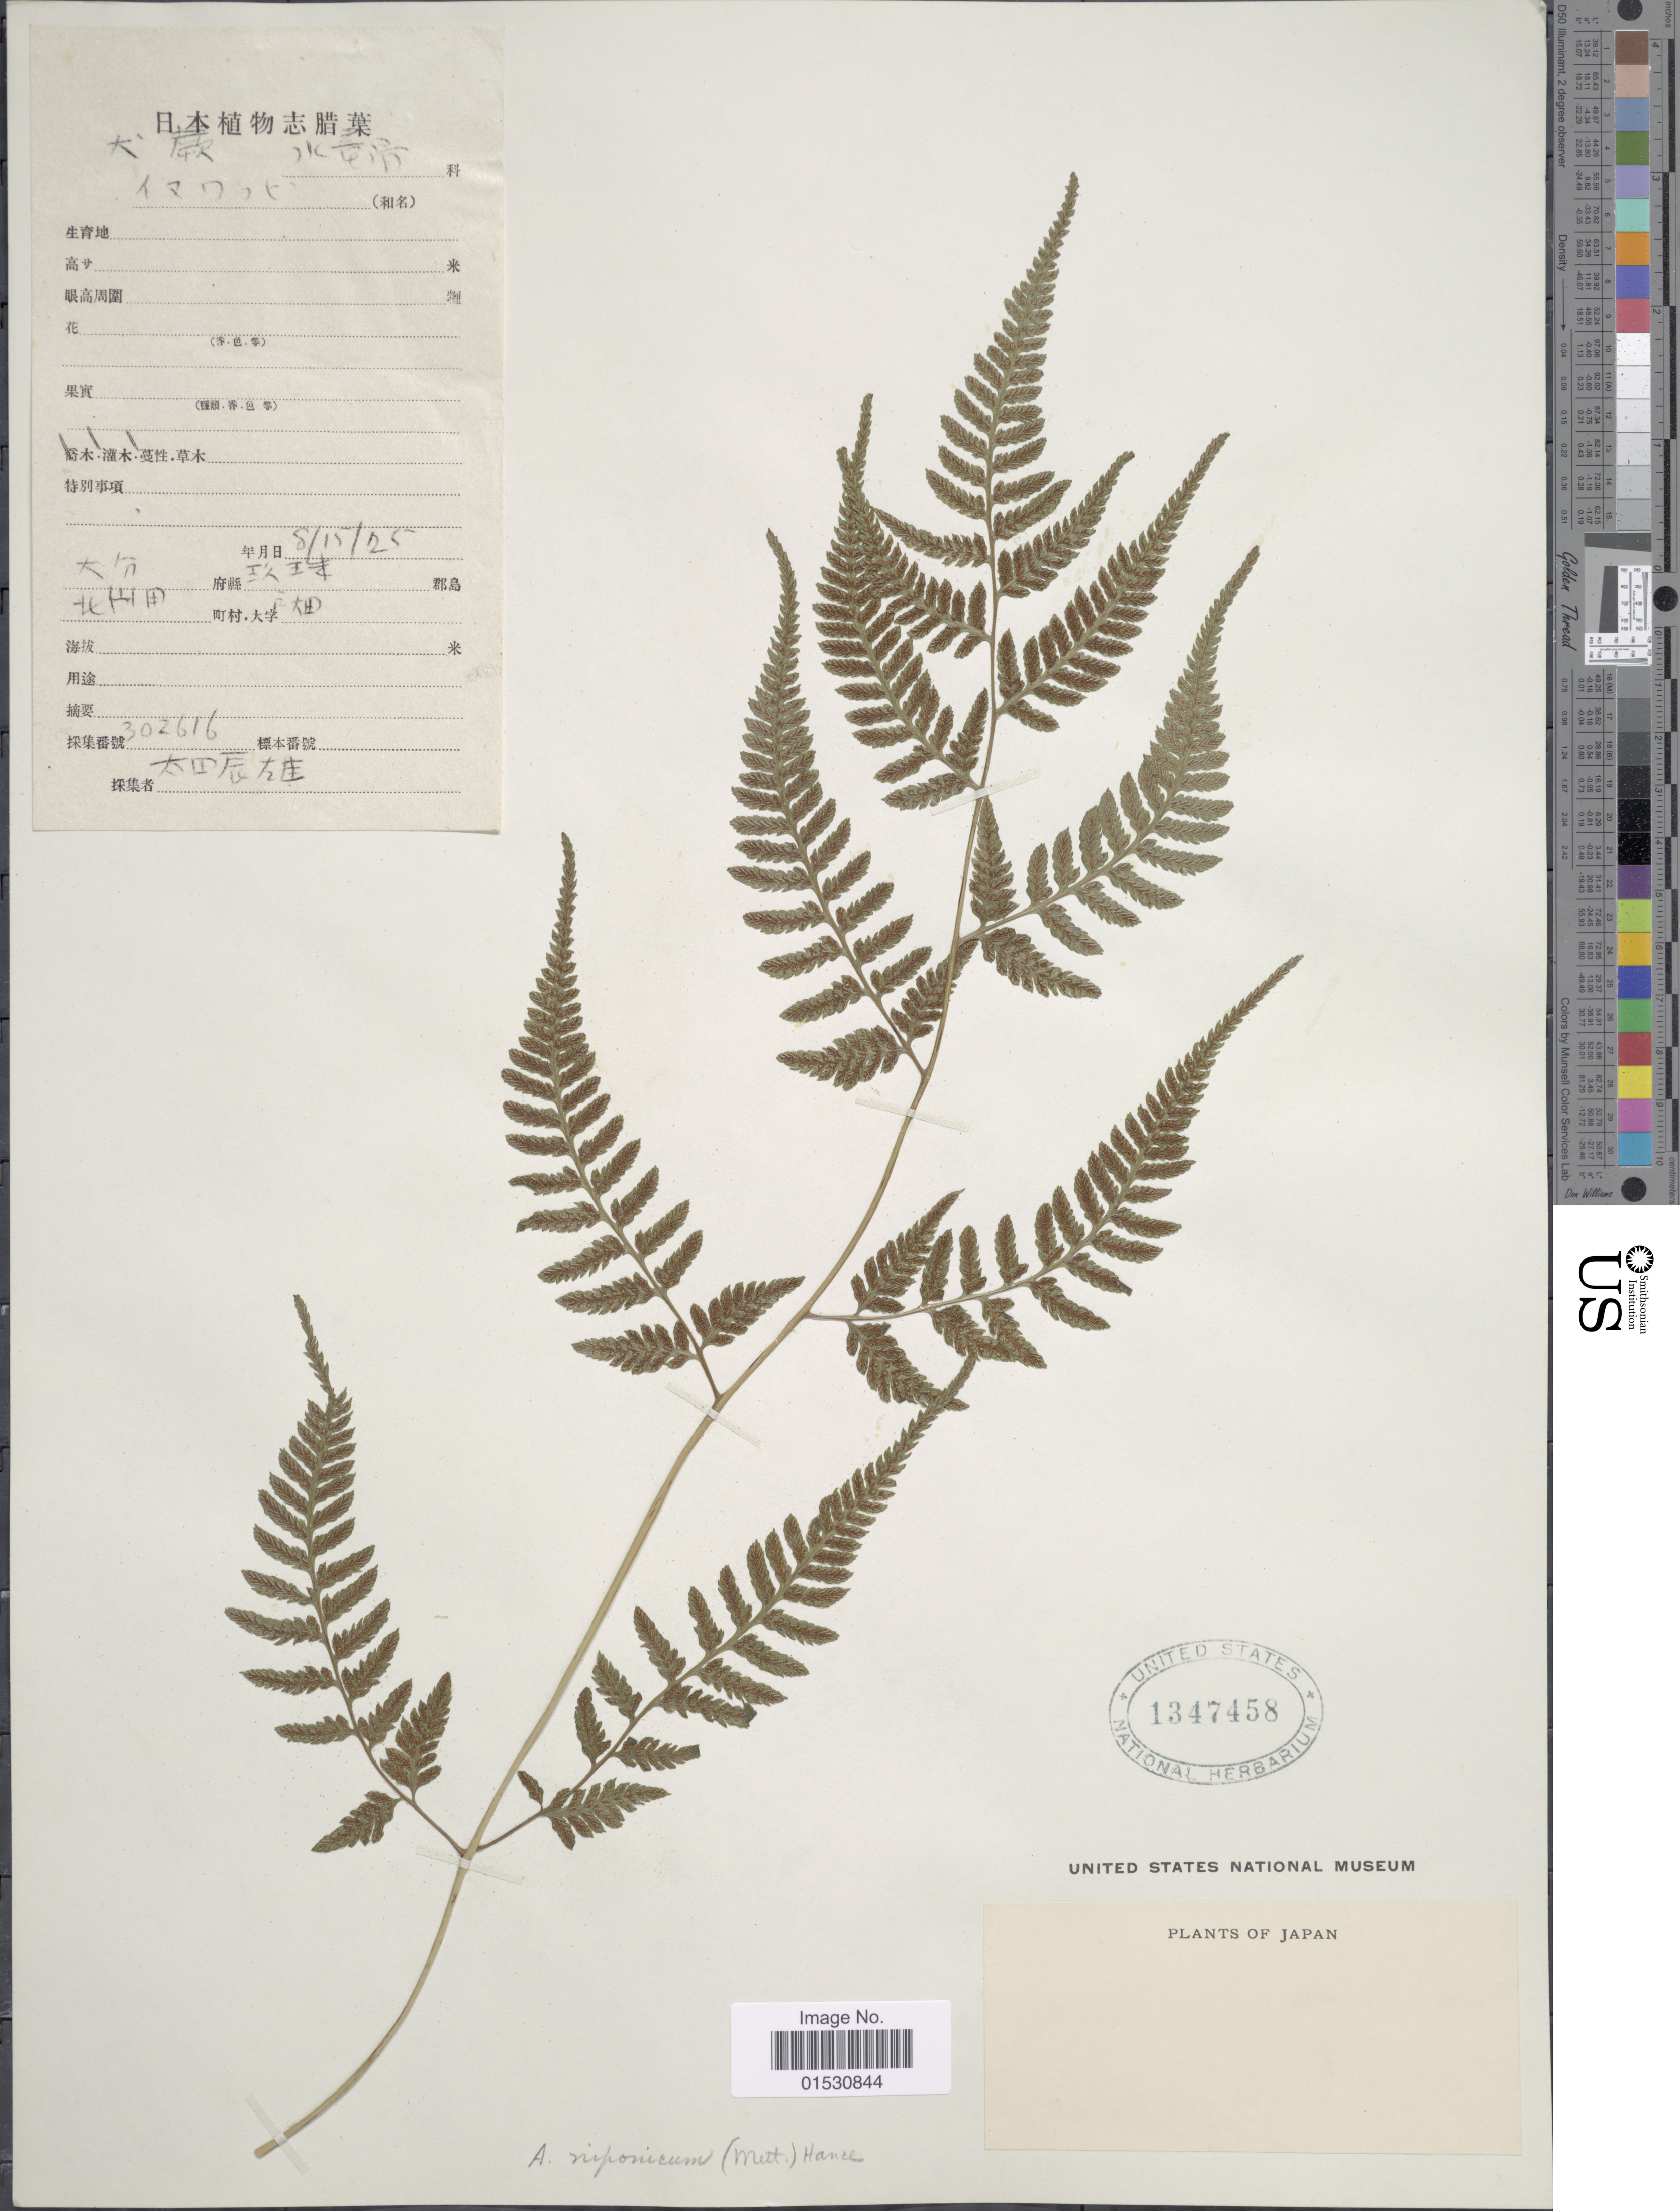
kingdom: Plantae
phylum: Tracheophyta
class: Polypodiopsida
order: Polypodiales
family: Athyriaceae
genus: Athyrium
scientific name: Athyrium nipponicum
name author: (Mett.) Hance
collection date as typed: Transcribed d/m/y: 15/8/25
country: Japan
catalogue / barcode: US 1347458